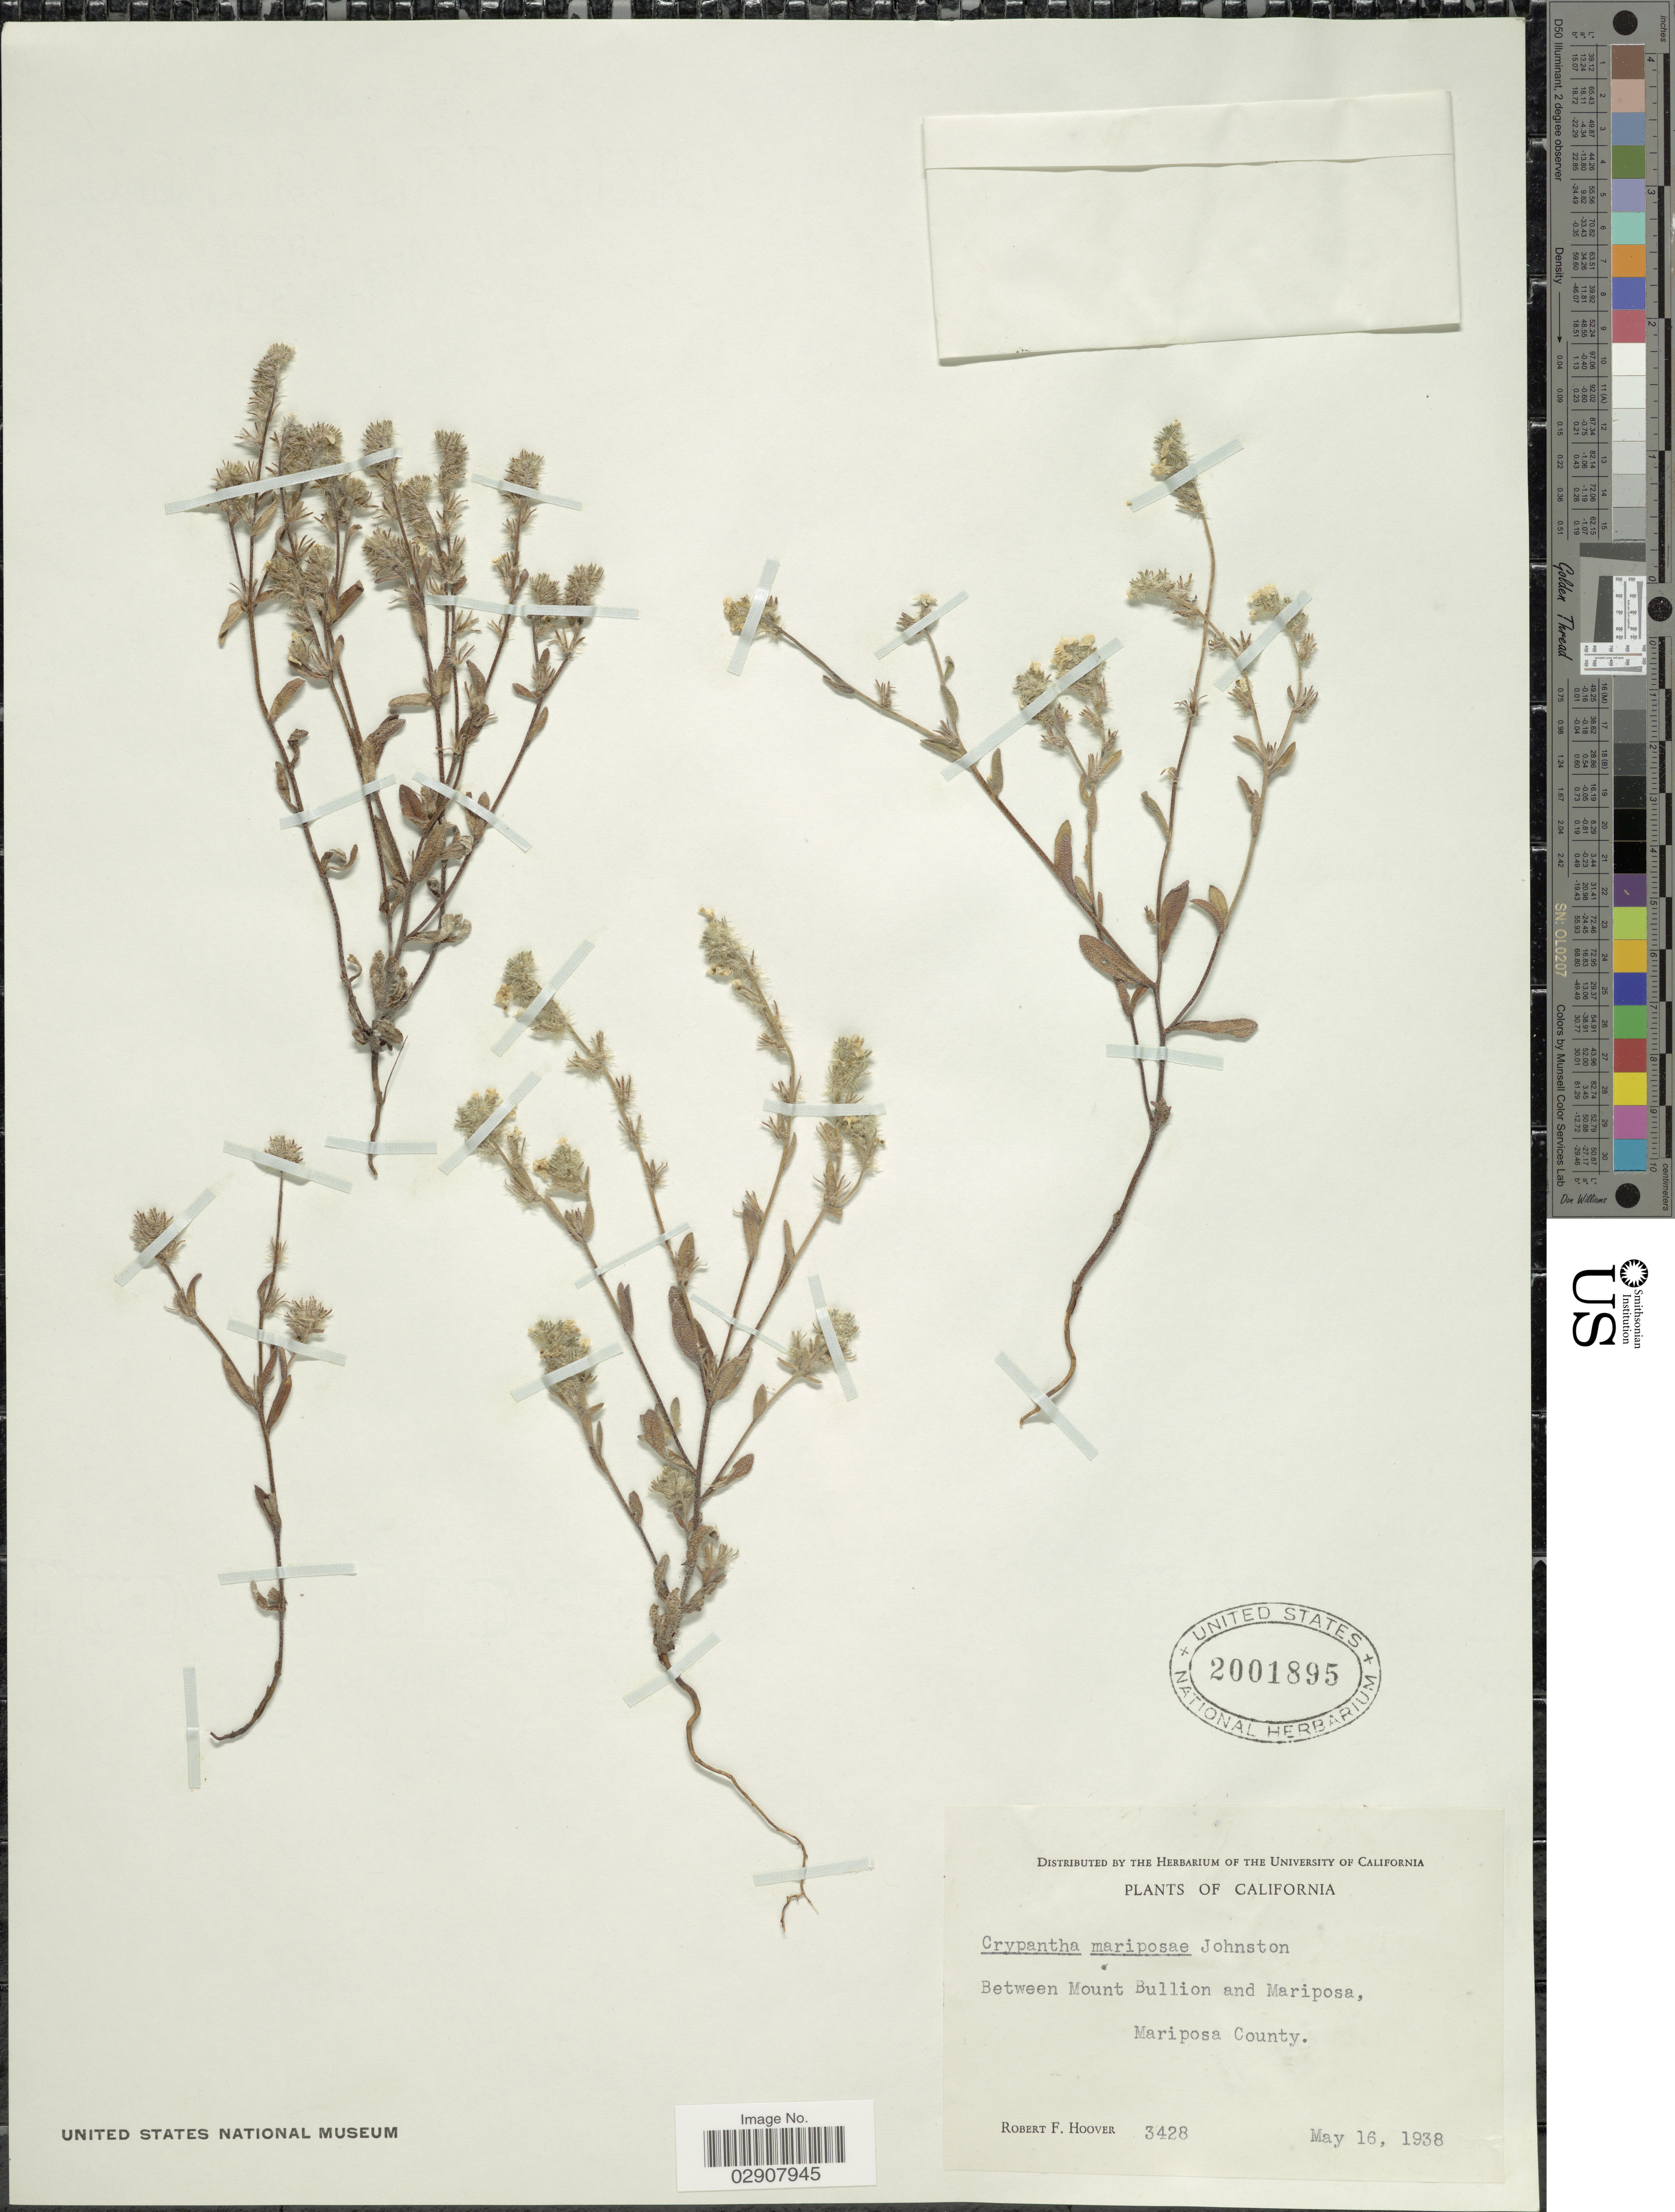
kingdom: Plantae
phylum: Tracheophyta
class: Magnoliopsida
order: Boraginales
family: Boraginaceae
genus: Cryptantha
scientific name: Cryptantha mariposae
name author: I.M. Johnst.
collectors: R. F. Hoover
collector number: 3428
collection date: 1938-05-16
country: United States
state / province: California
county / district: Mariposa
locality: Between Mount Bullion and Mariposa.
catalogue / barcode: US 2001895